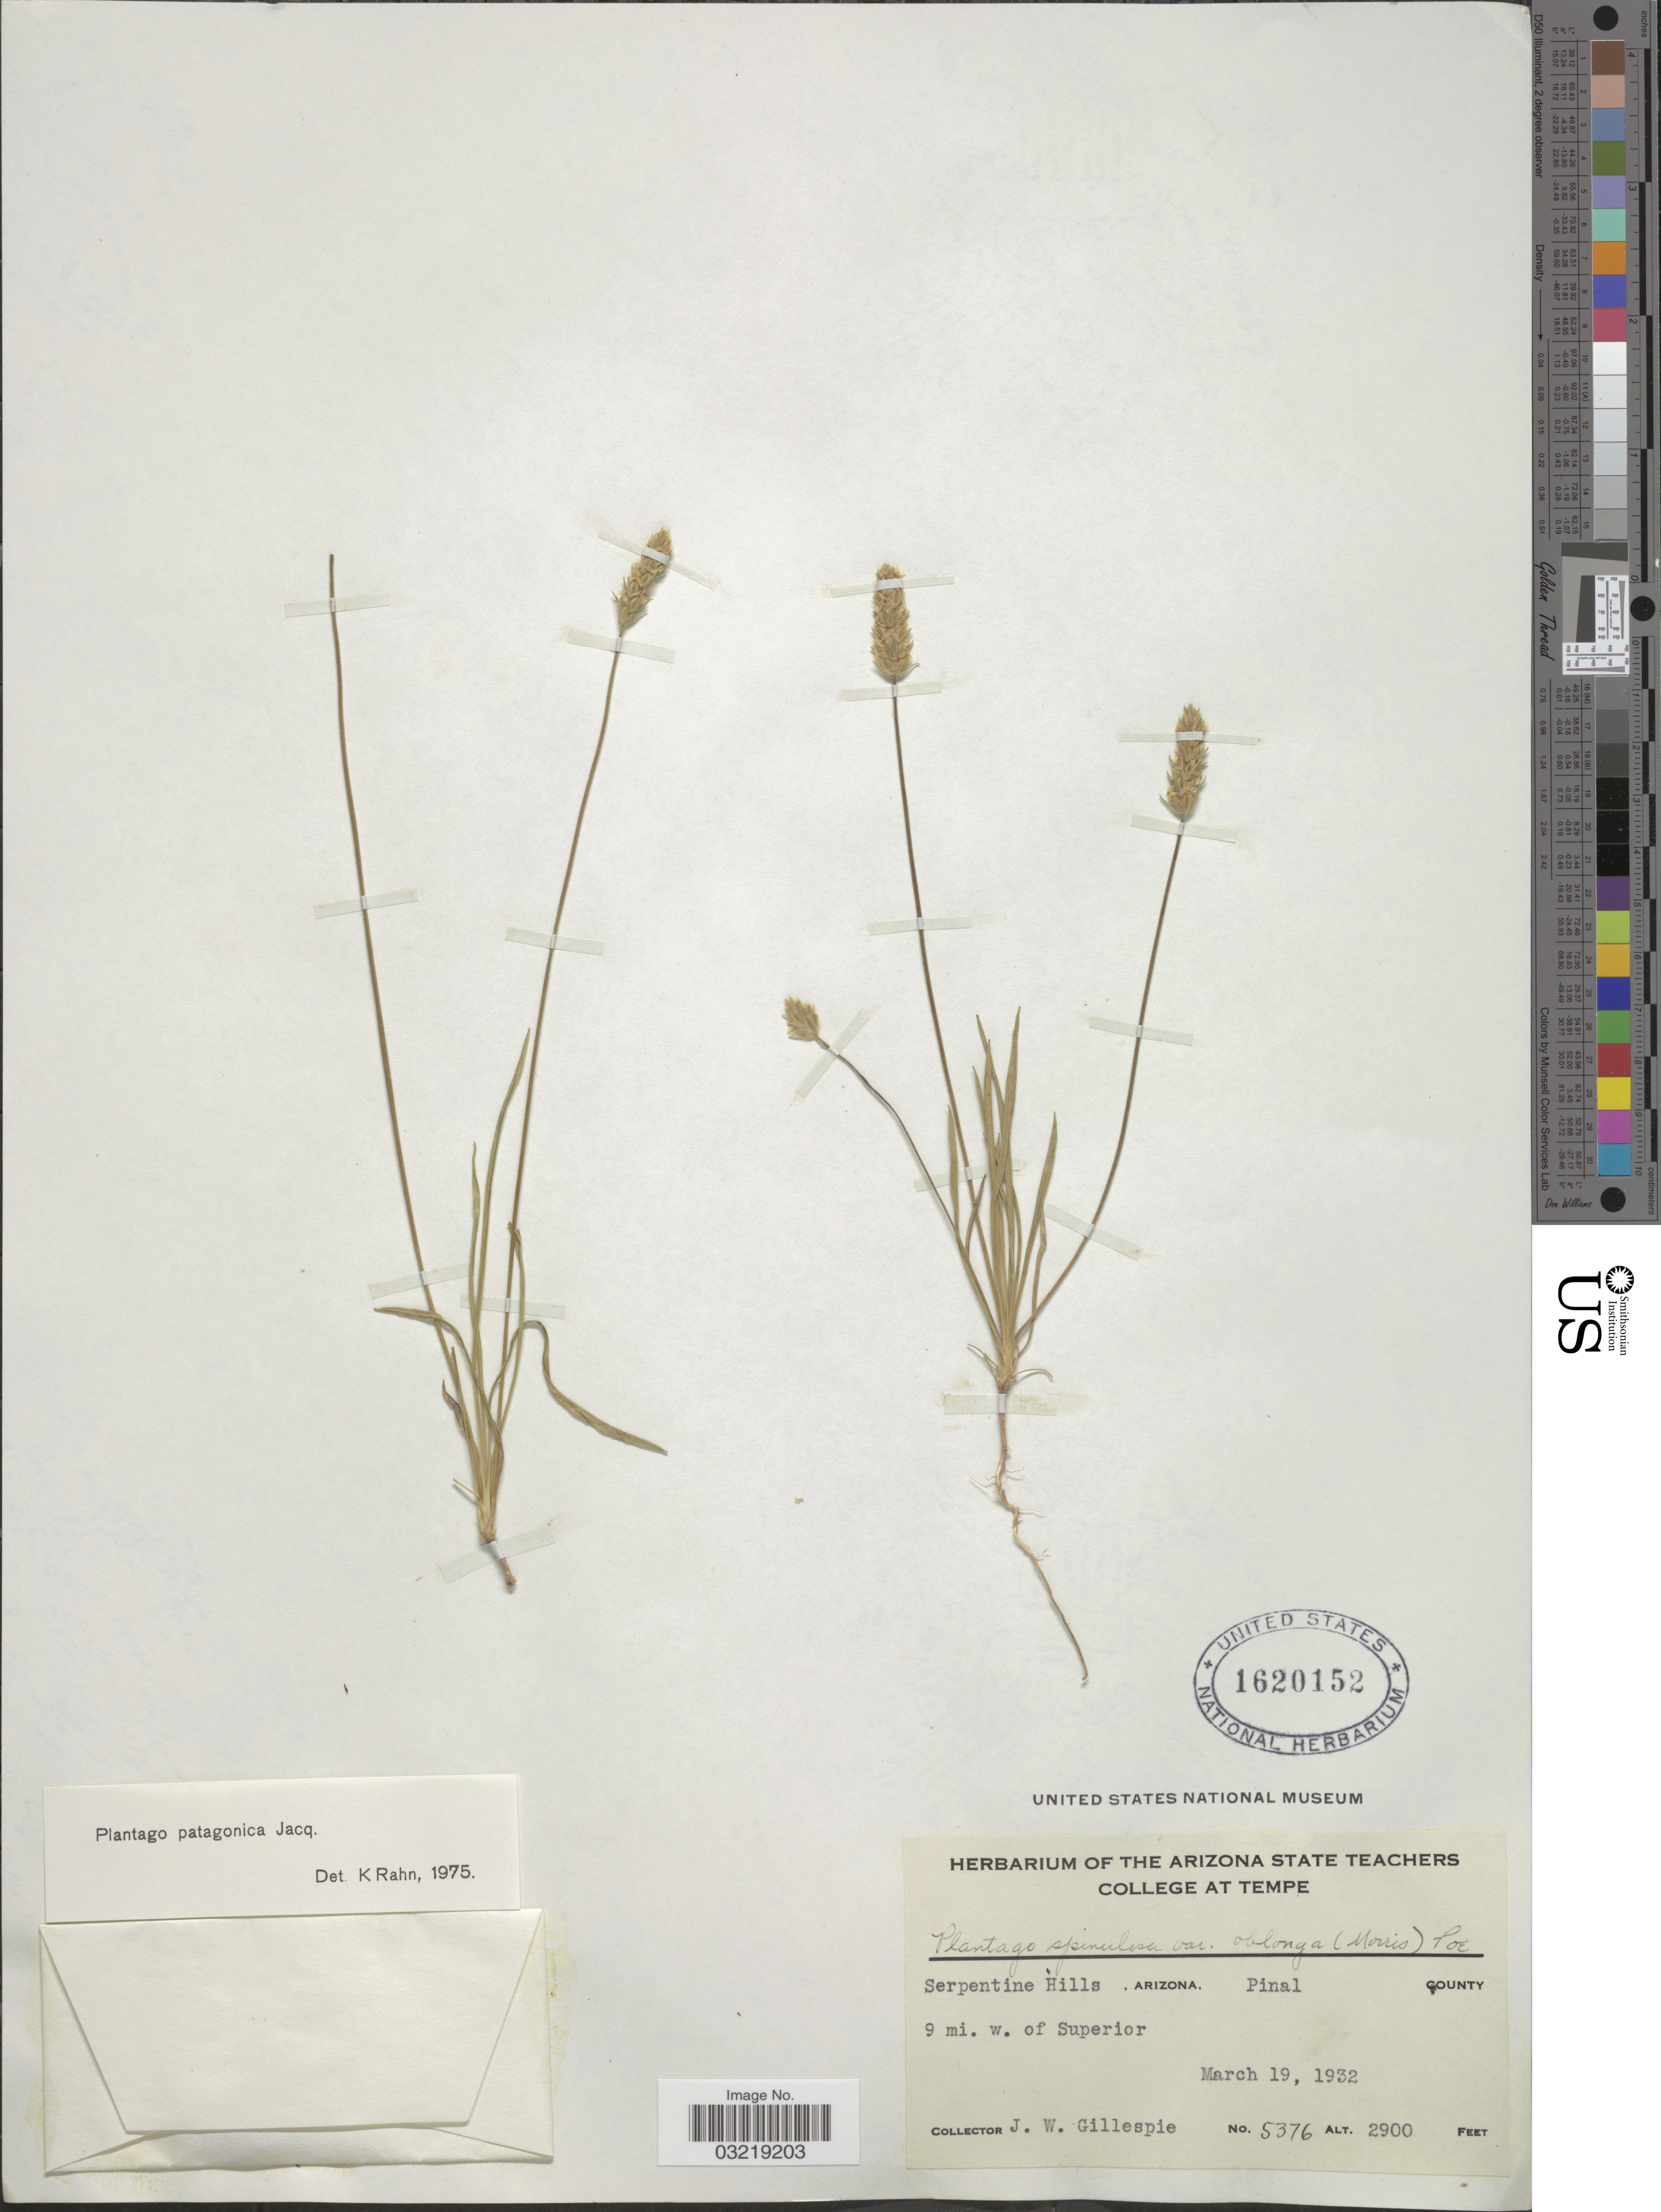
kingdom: Plantae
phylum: Tracheophyta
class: Magnoliopsida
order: Lamiales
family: Plantaginaceae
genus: Plantago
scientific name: Plantago patagonica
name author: Jacq.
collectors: J. W. Gillespie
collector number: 5376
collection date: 1932-03-19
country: United States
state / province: Arizona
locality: Serpentine Hills, Pinal County. 9 mi. w. of Superior.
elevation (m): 884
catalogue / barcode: US 1620152